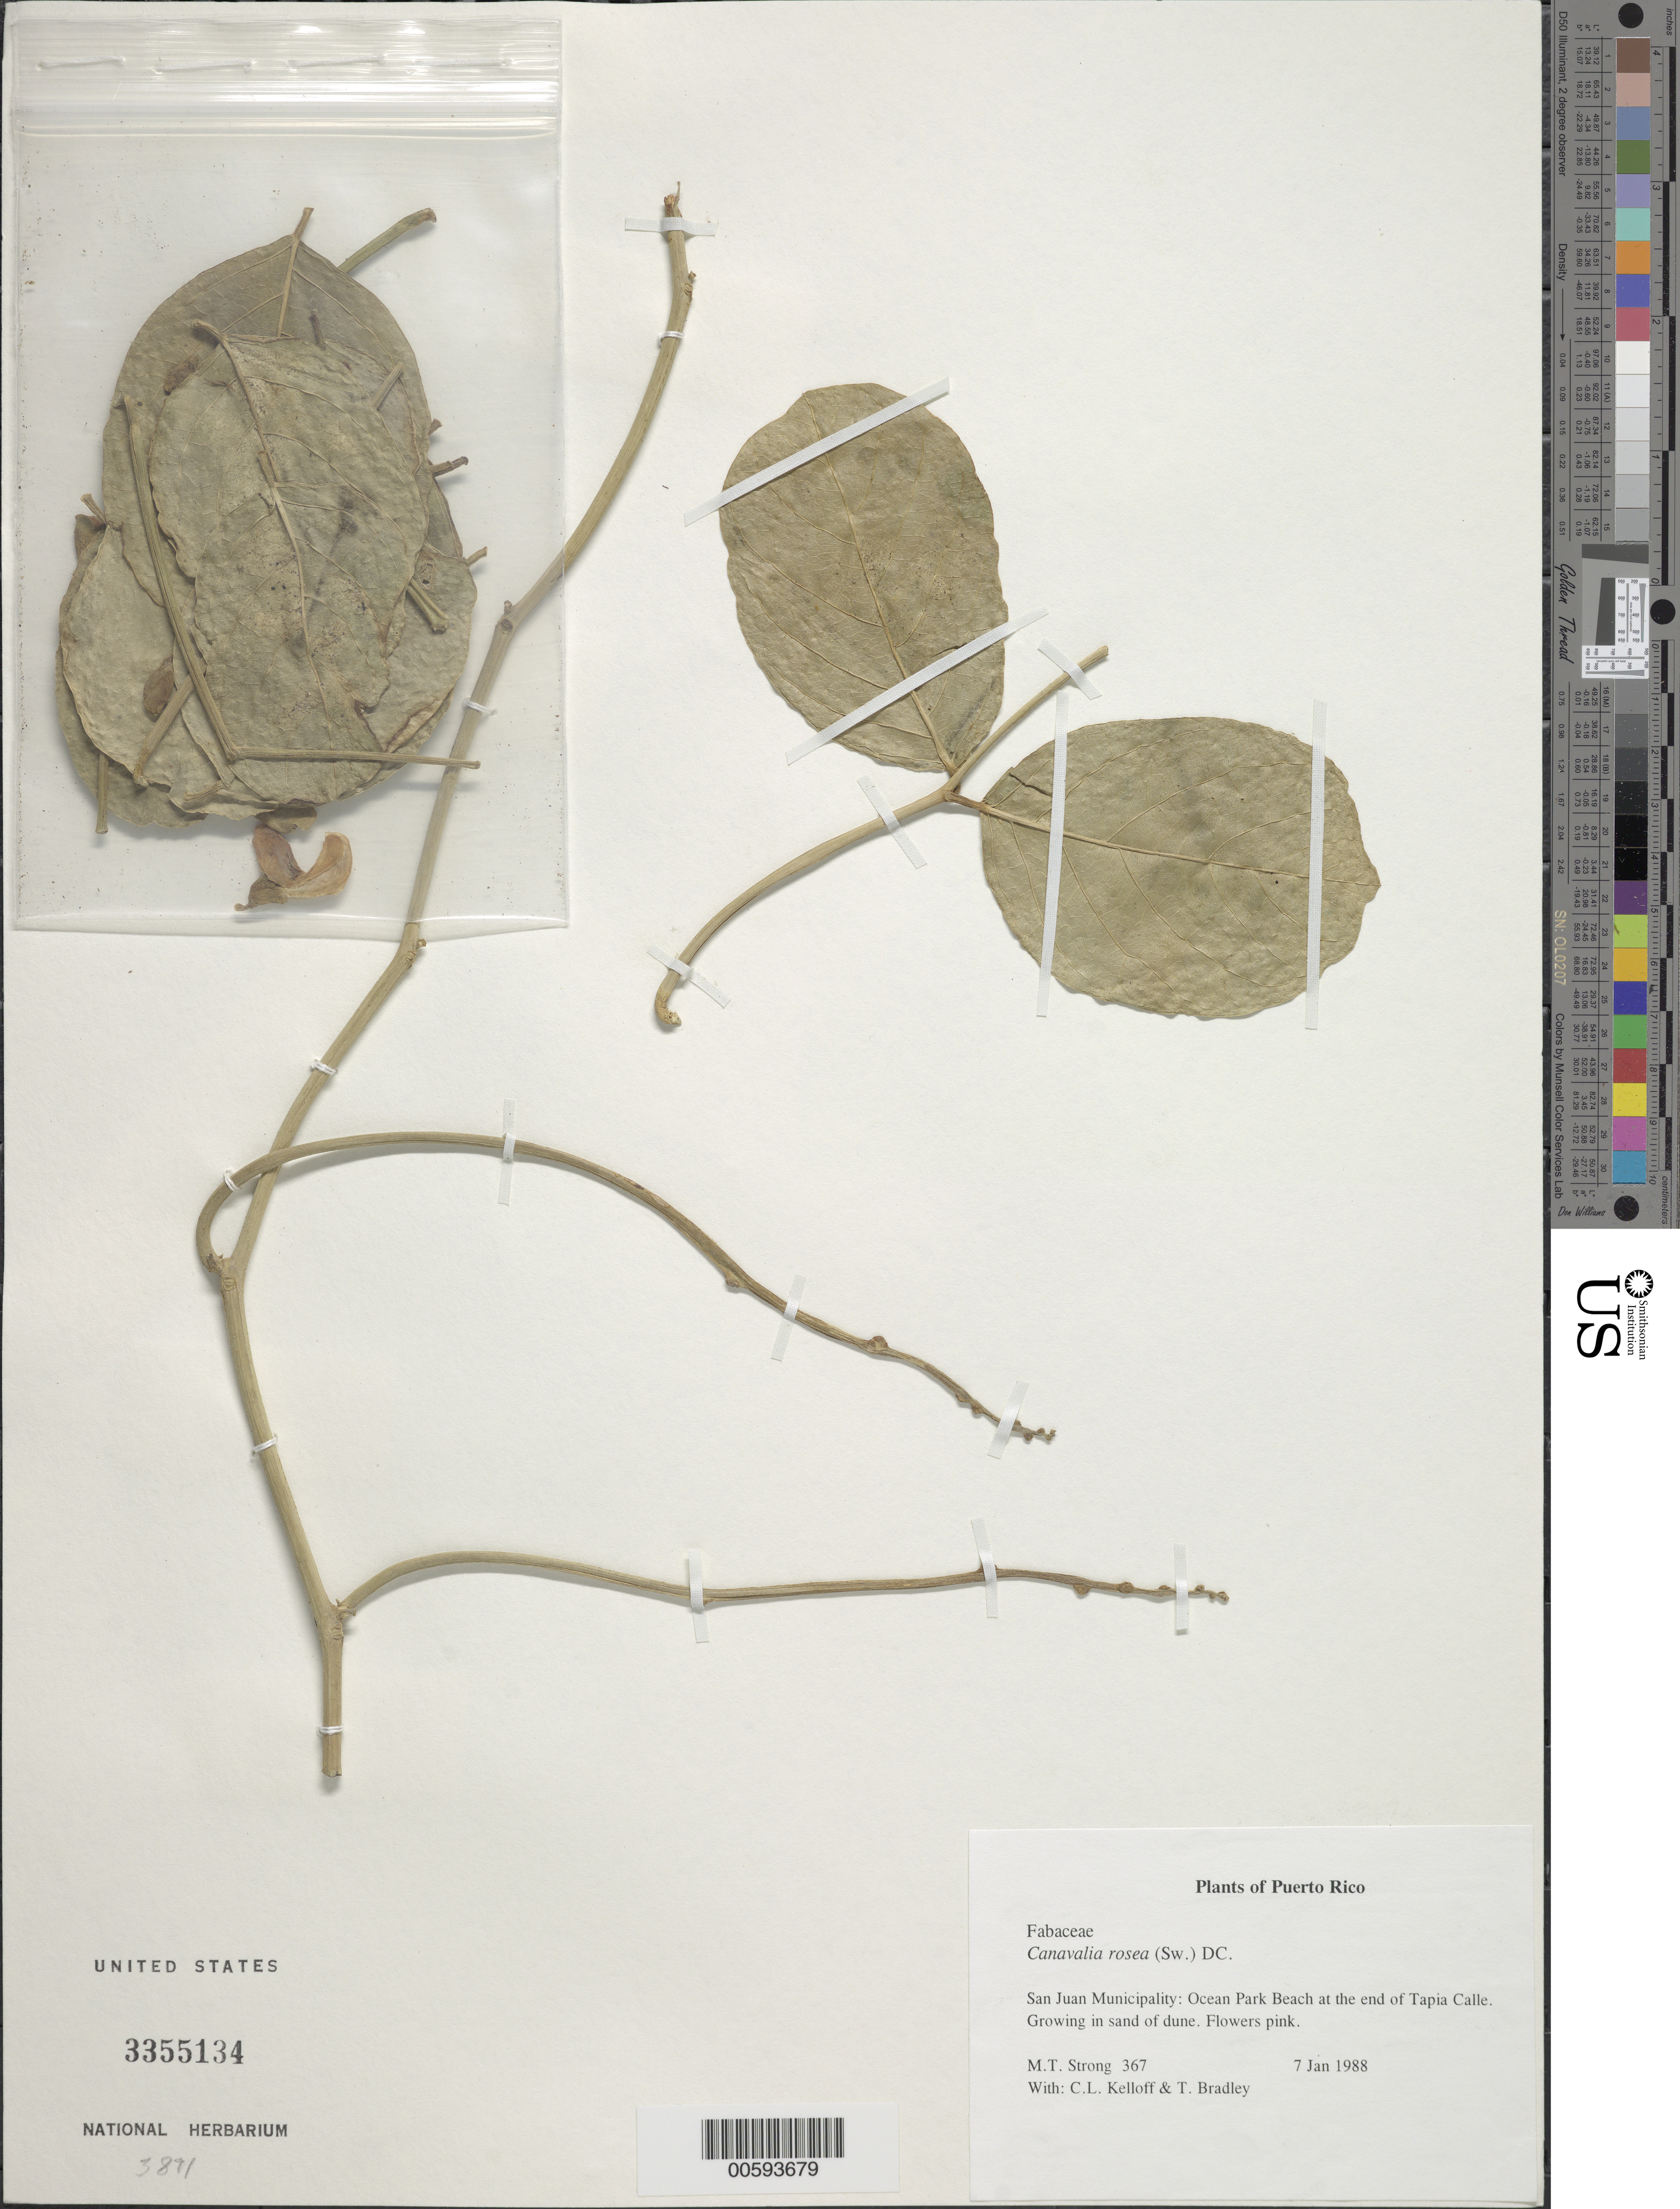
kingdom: Plantae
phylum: Tracheophyta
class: Magnoliopsida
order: Fabales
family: Fabaceae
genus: Canavalia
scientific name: Canavalia rosea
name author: (Sw.) DC.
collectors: M. T. Strong, C. L. Kelloff & T. Bradley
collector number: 367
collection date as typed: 07 Jan 1988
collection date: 1988-01-07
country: Puerto Rico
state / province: San Juan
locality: San Juan Municipality: Ocean Park Beach at the end of Tapia Calle.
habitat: Growing in sand of dune.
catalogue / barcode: US 3355134